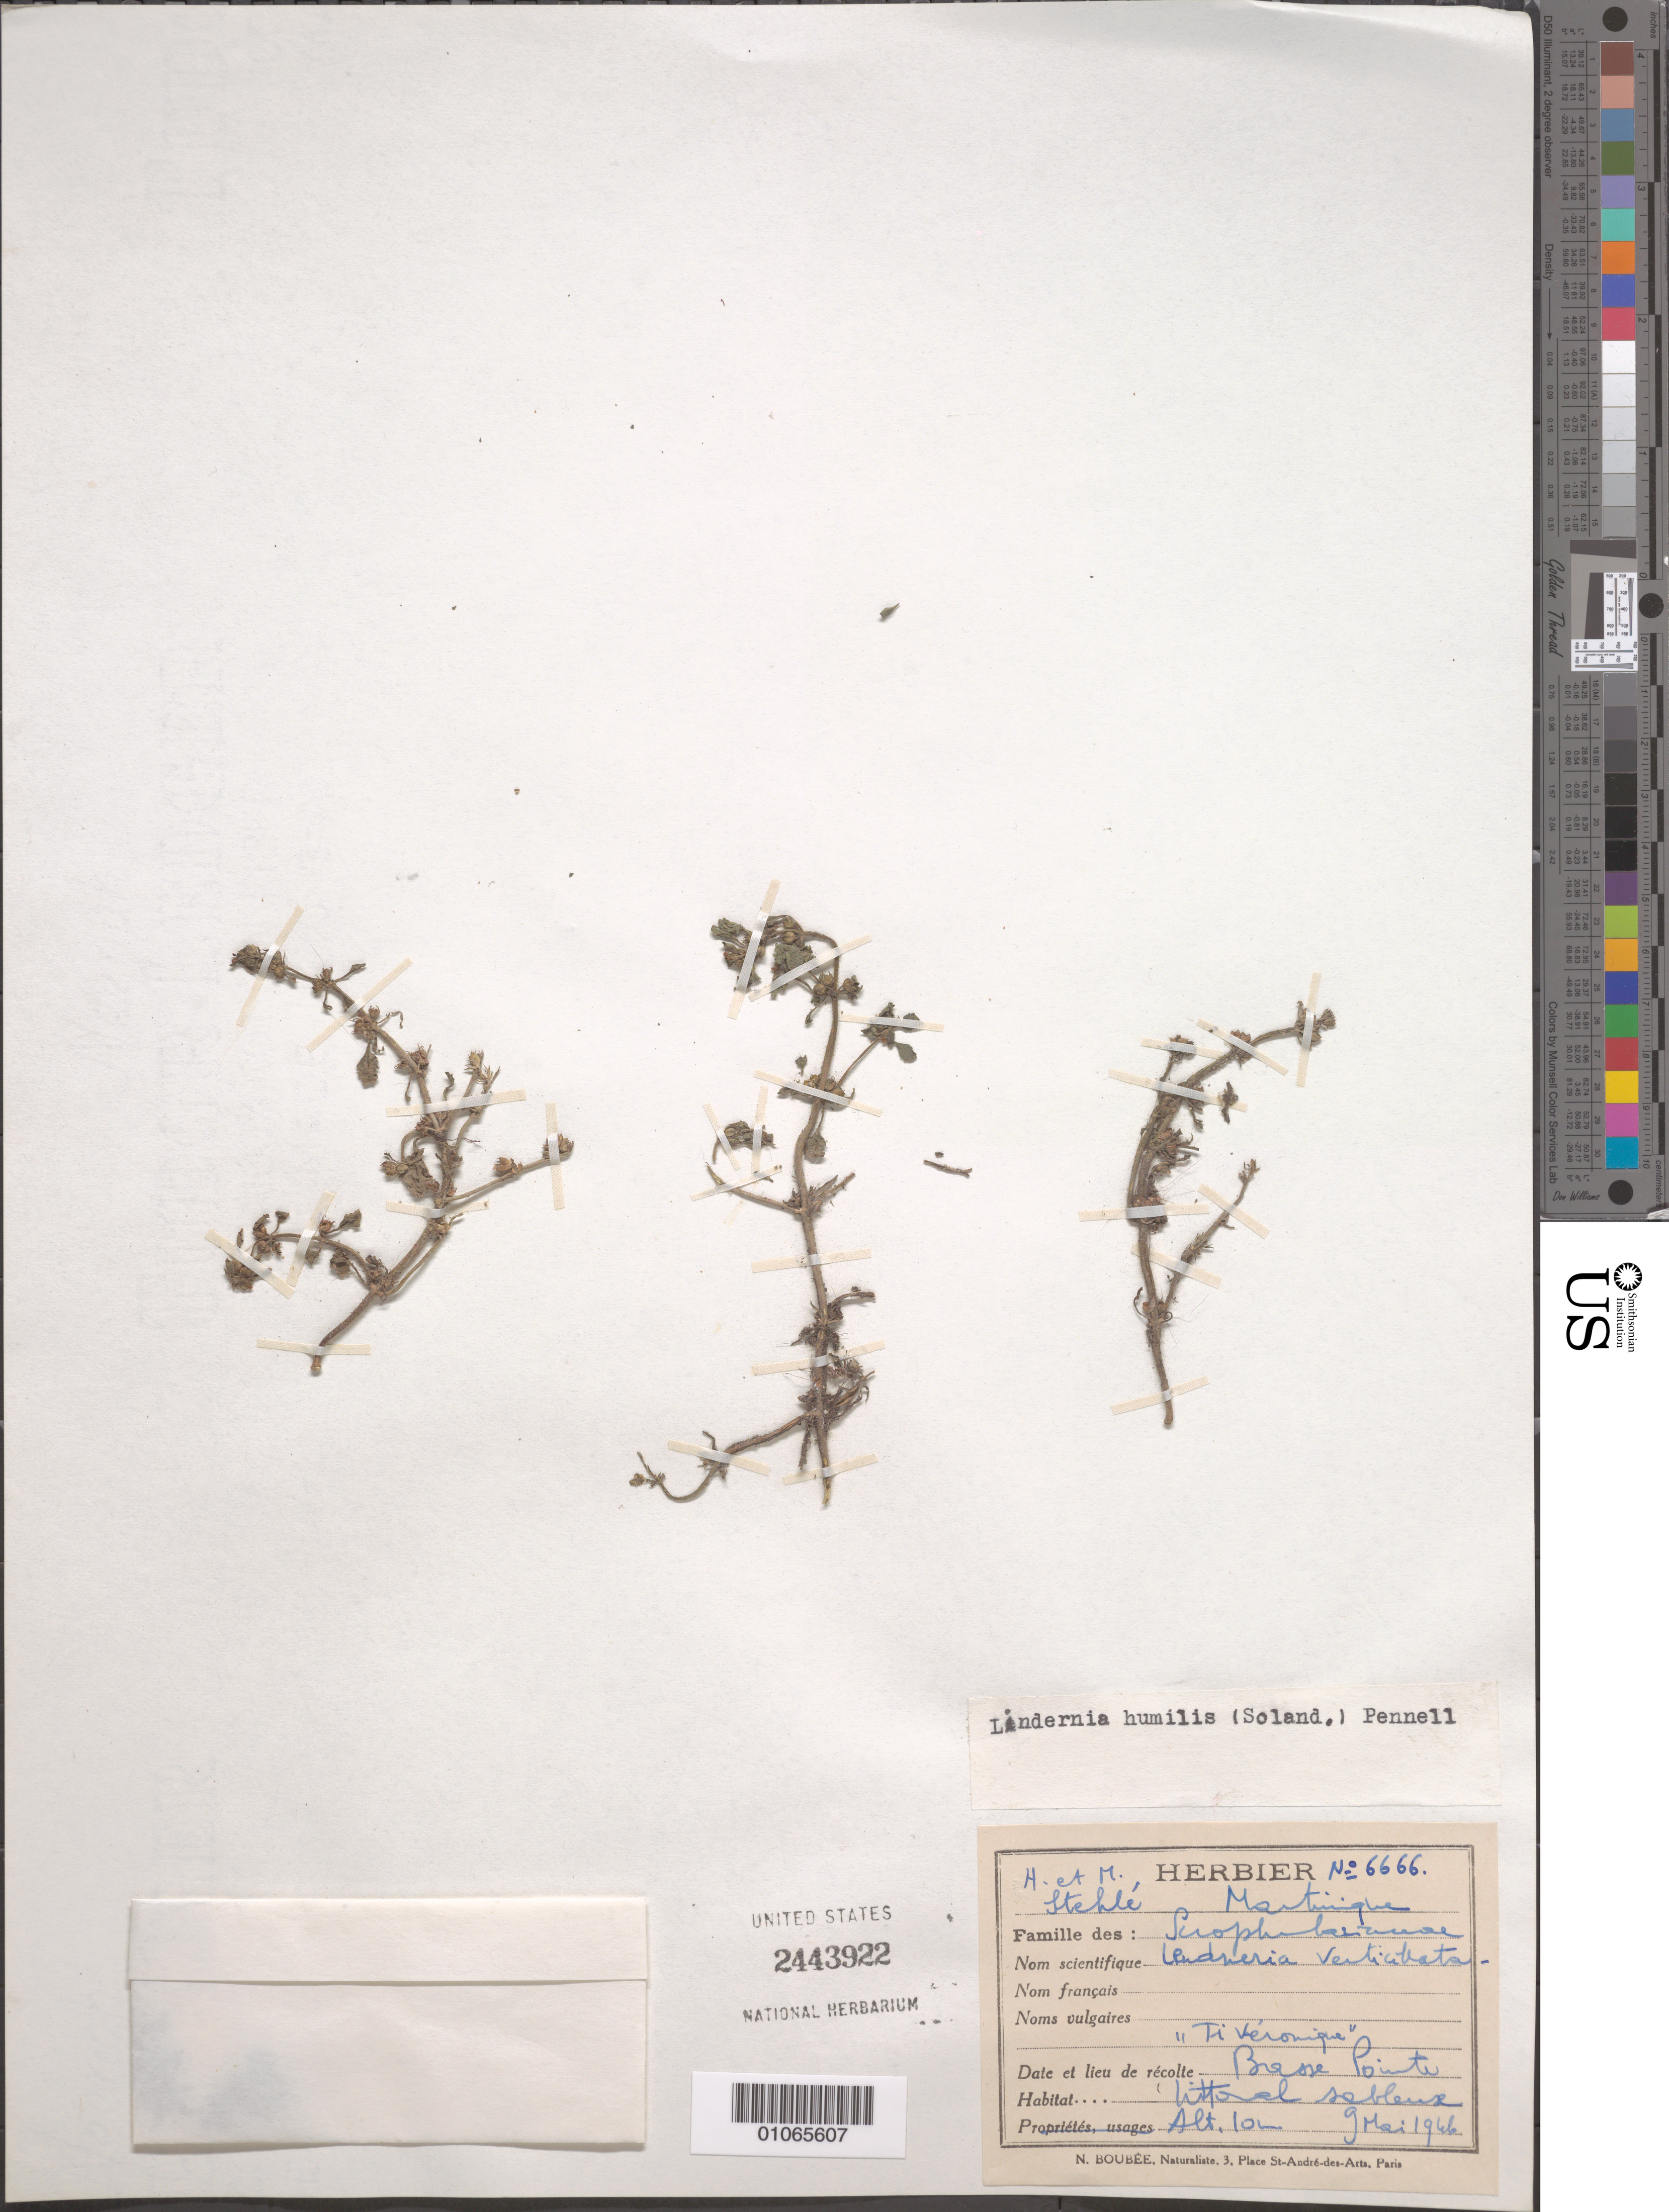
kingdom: Plantae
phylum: Tracheophyta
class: Magnoliopsida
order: Lamiales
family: Plantaginaceae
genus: Stemodia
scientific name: Stemodia verticillata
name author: (Mill.) Hassl.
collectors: H. Stehlé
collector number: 6666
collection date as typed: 09 May 1946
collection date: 1946-05-09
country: Martinique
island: Martinique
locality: Breose Point?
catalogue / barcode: US 2443922